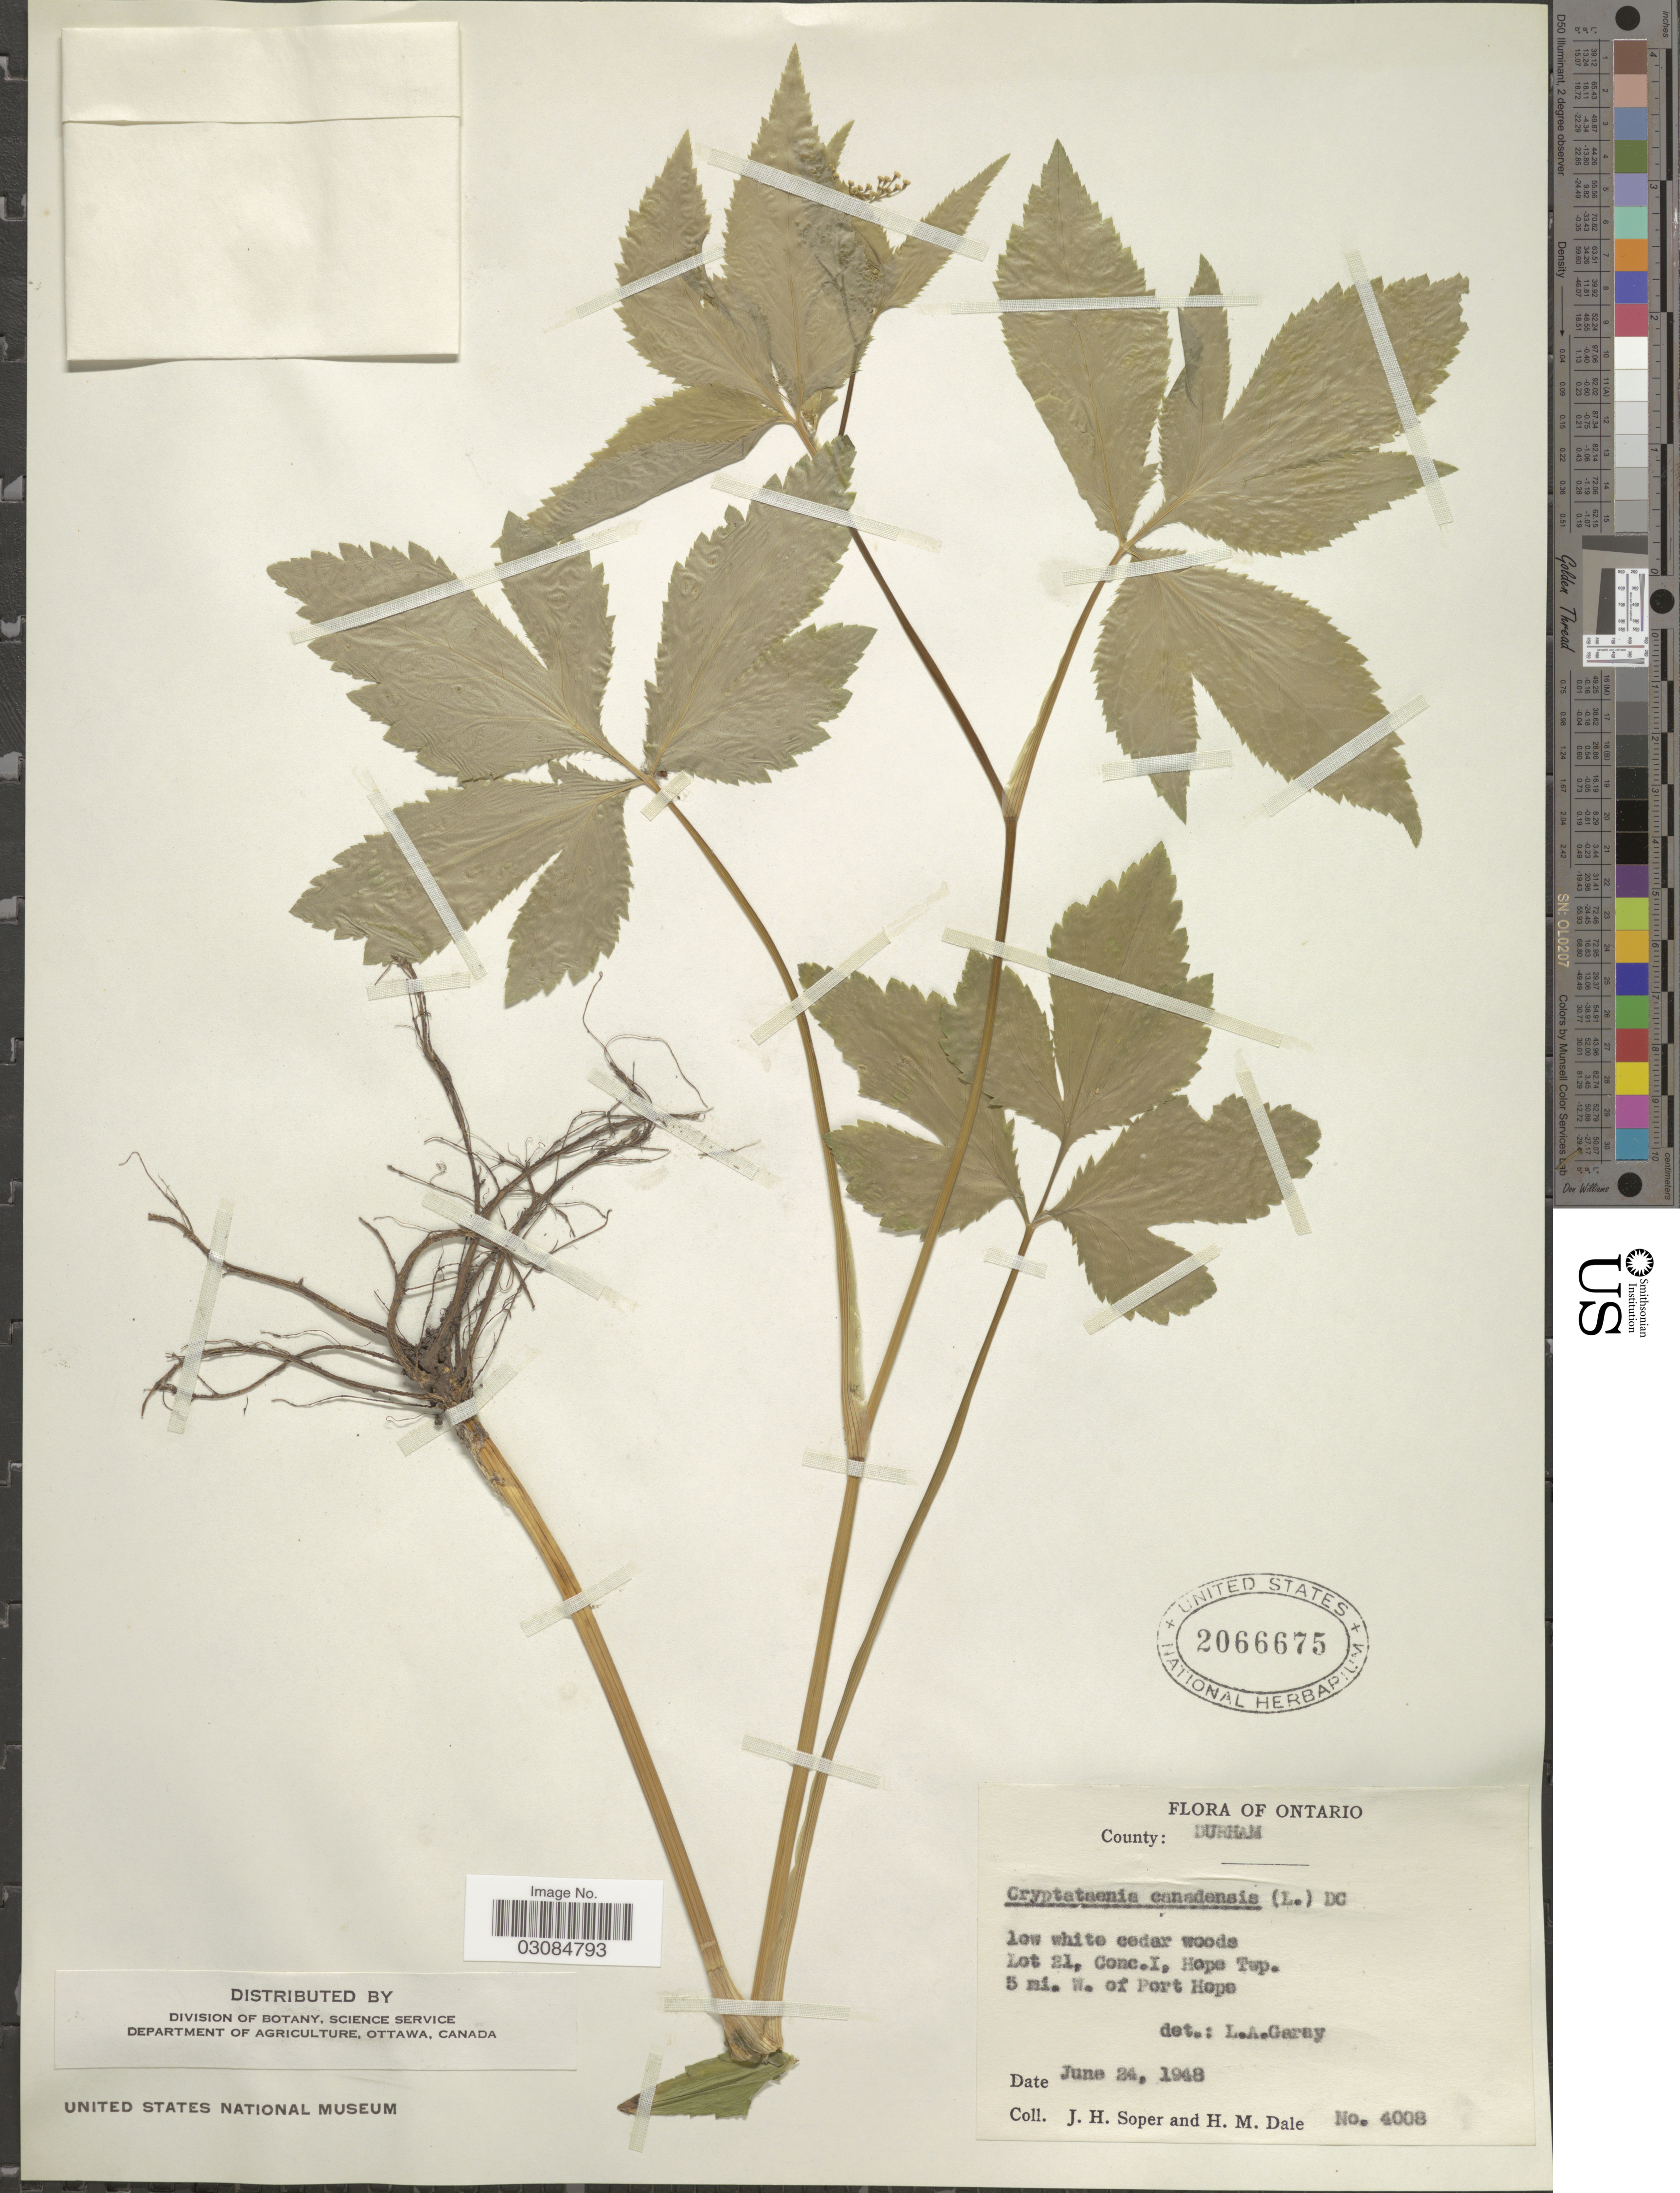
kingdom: Plantae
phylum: Tracheophyta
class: Magnoliopsida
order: Apiales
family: Apiaceae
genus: Cryptotaenia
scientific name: Cryptotaenia canadensis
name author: (L.) DC.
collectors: J. H. Soper & H. M. Dale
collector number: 4008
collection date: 1948-06-24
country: Canada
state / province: Ontario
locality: County: Durham. Lot 21, Conc. I, Hope Twp. 5 mi. W. of Port Hope.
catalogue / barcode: US 2066675